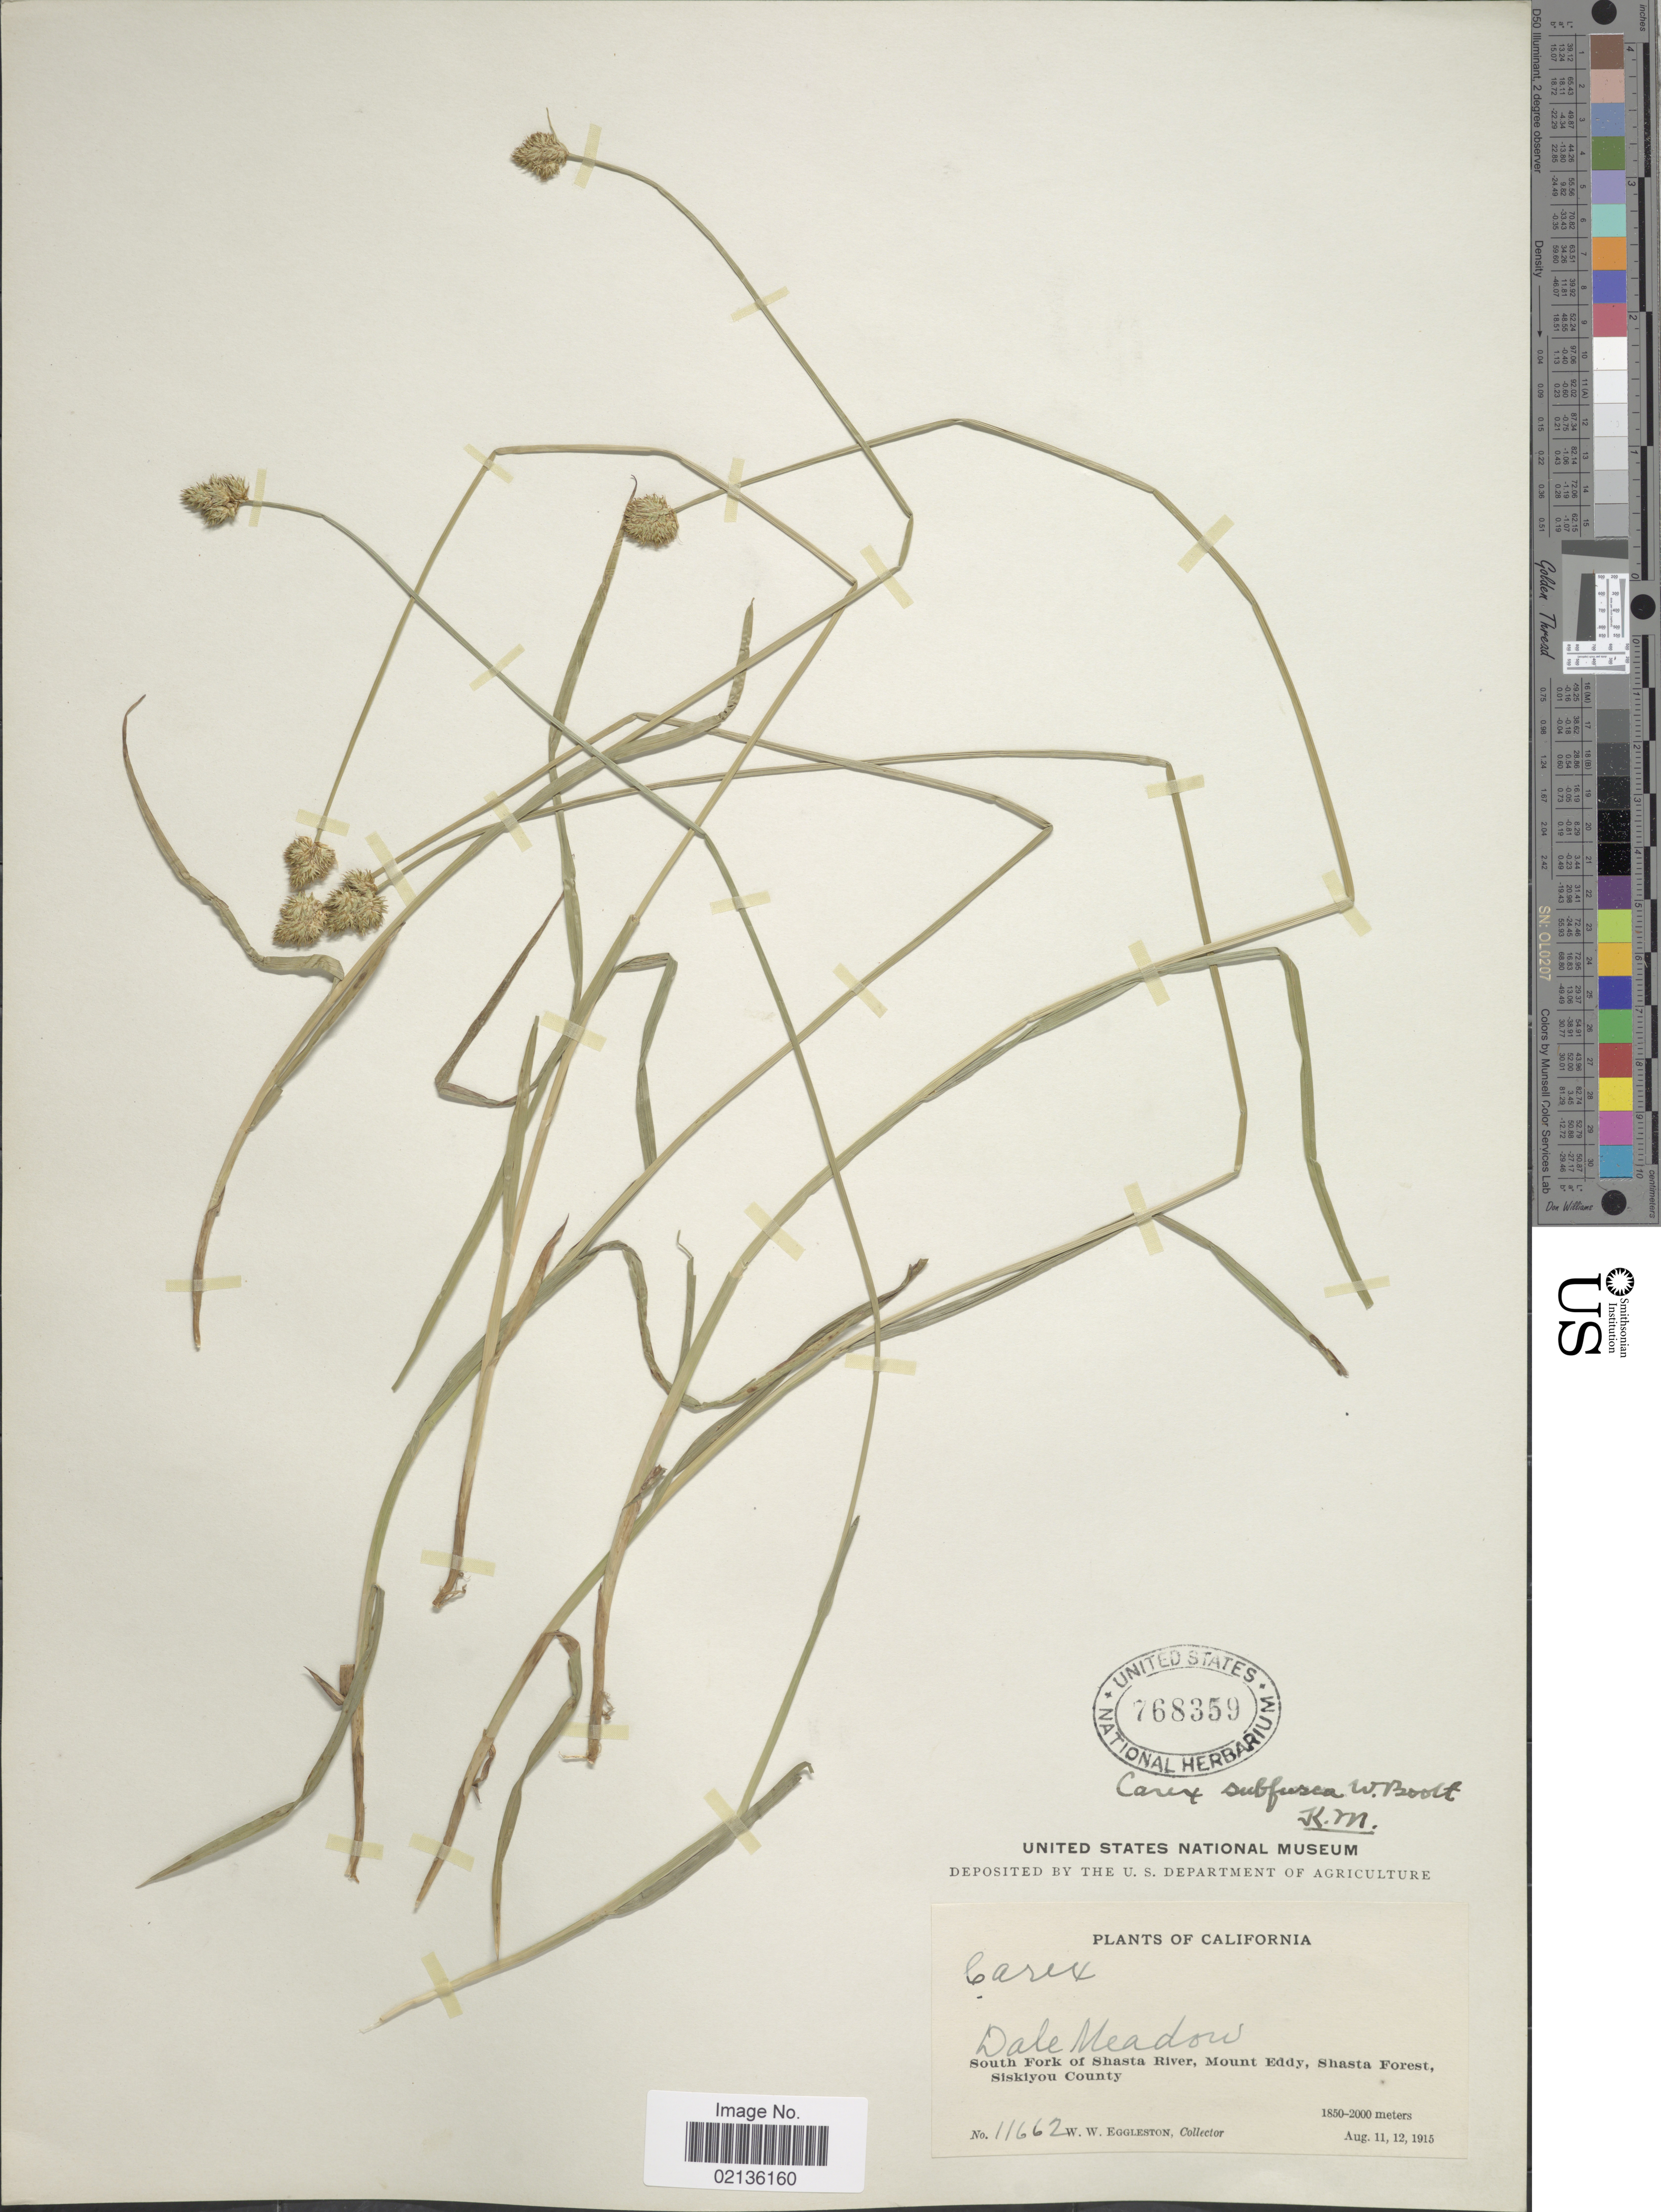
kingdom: Plantae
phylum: Tracheophyta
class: Liliopsida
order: Poales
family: Cyperaceae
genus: Carex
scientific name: Carex subfusca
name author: W. Boott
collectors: W. W. Eggleston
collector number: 11662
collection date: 1915-08-11/1915-08-12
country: United States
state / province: California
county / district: Siskiyou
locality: Dale Meadow, South Fork of Shasta River, Mount Eddy, Shasta Forest, Siskiyou County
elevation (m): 1850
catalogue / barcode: US 768359